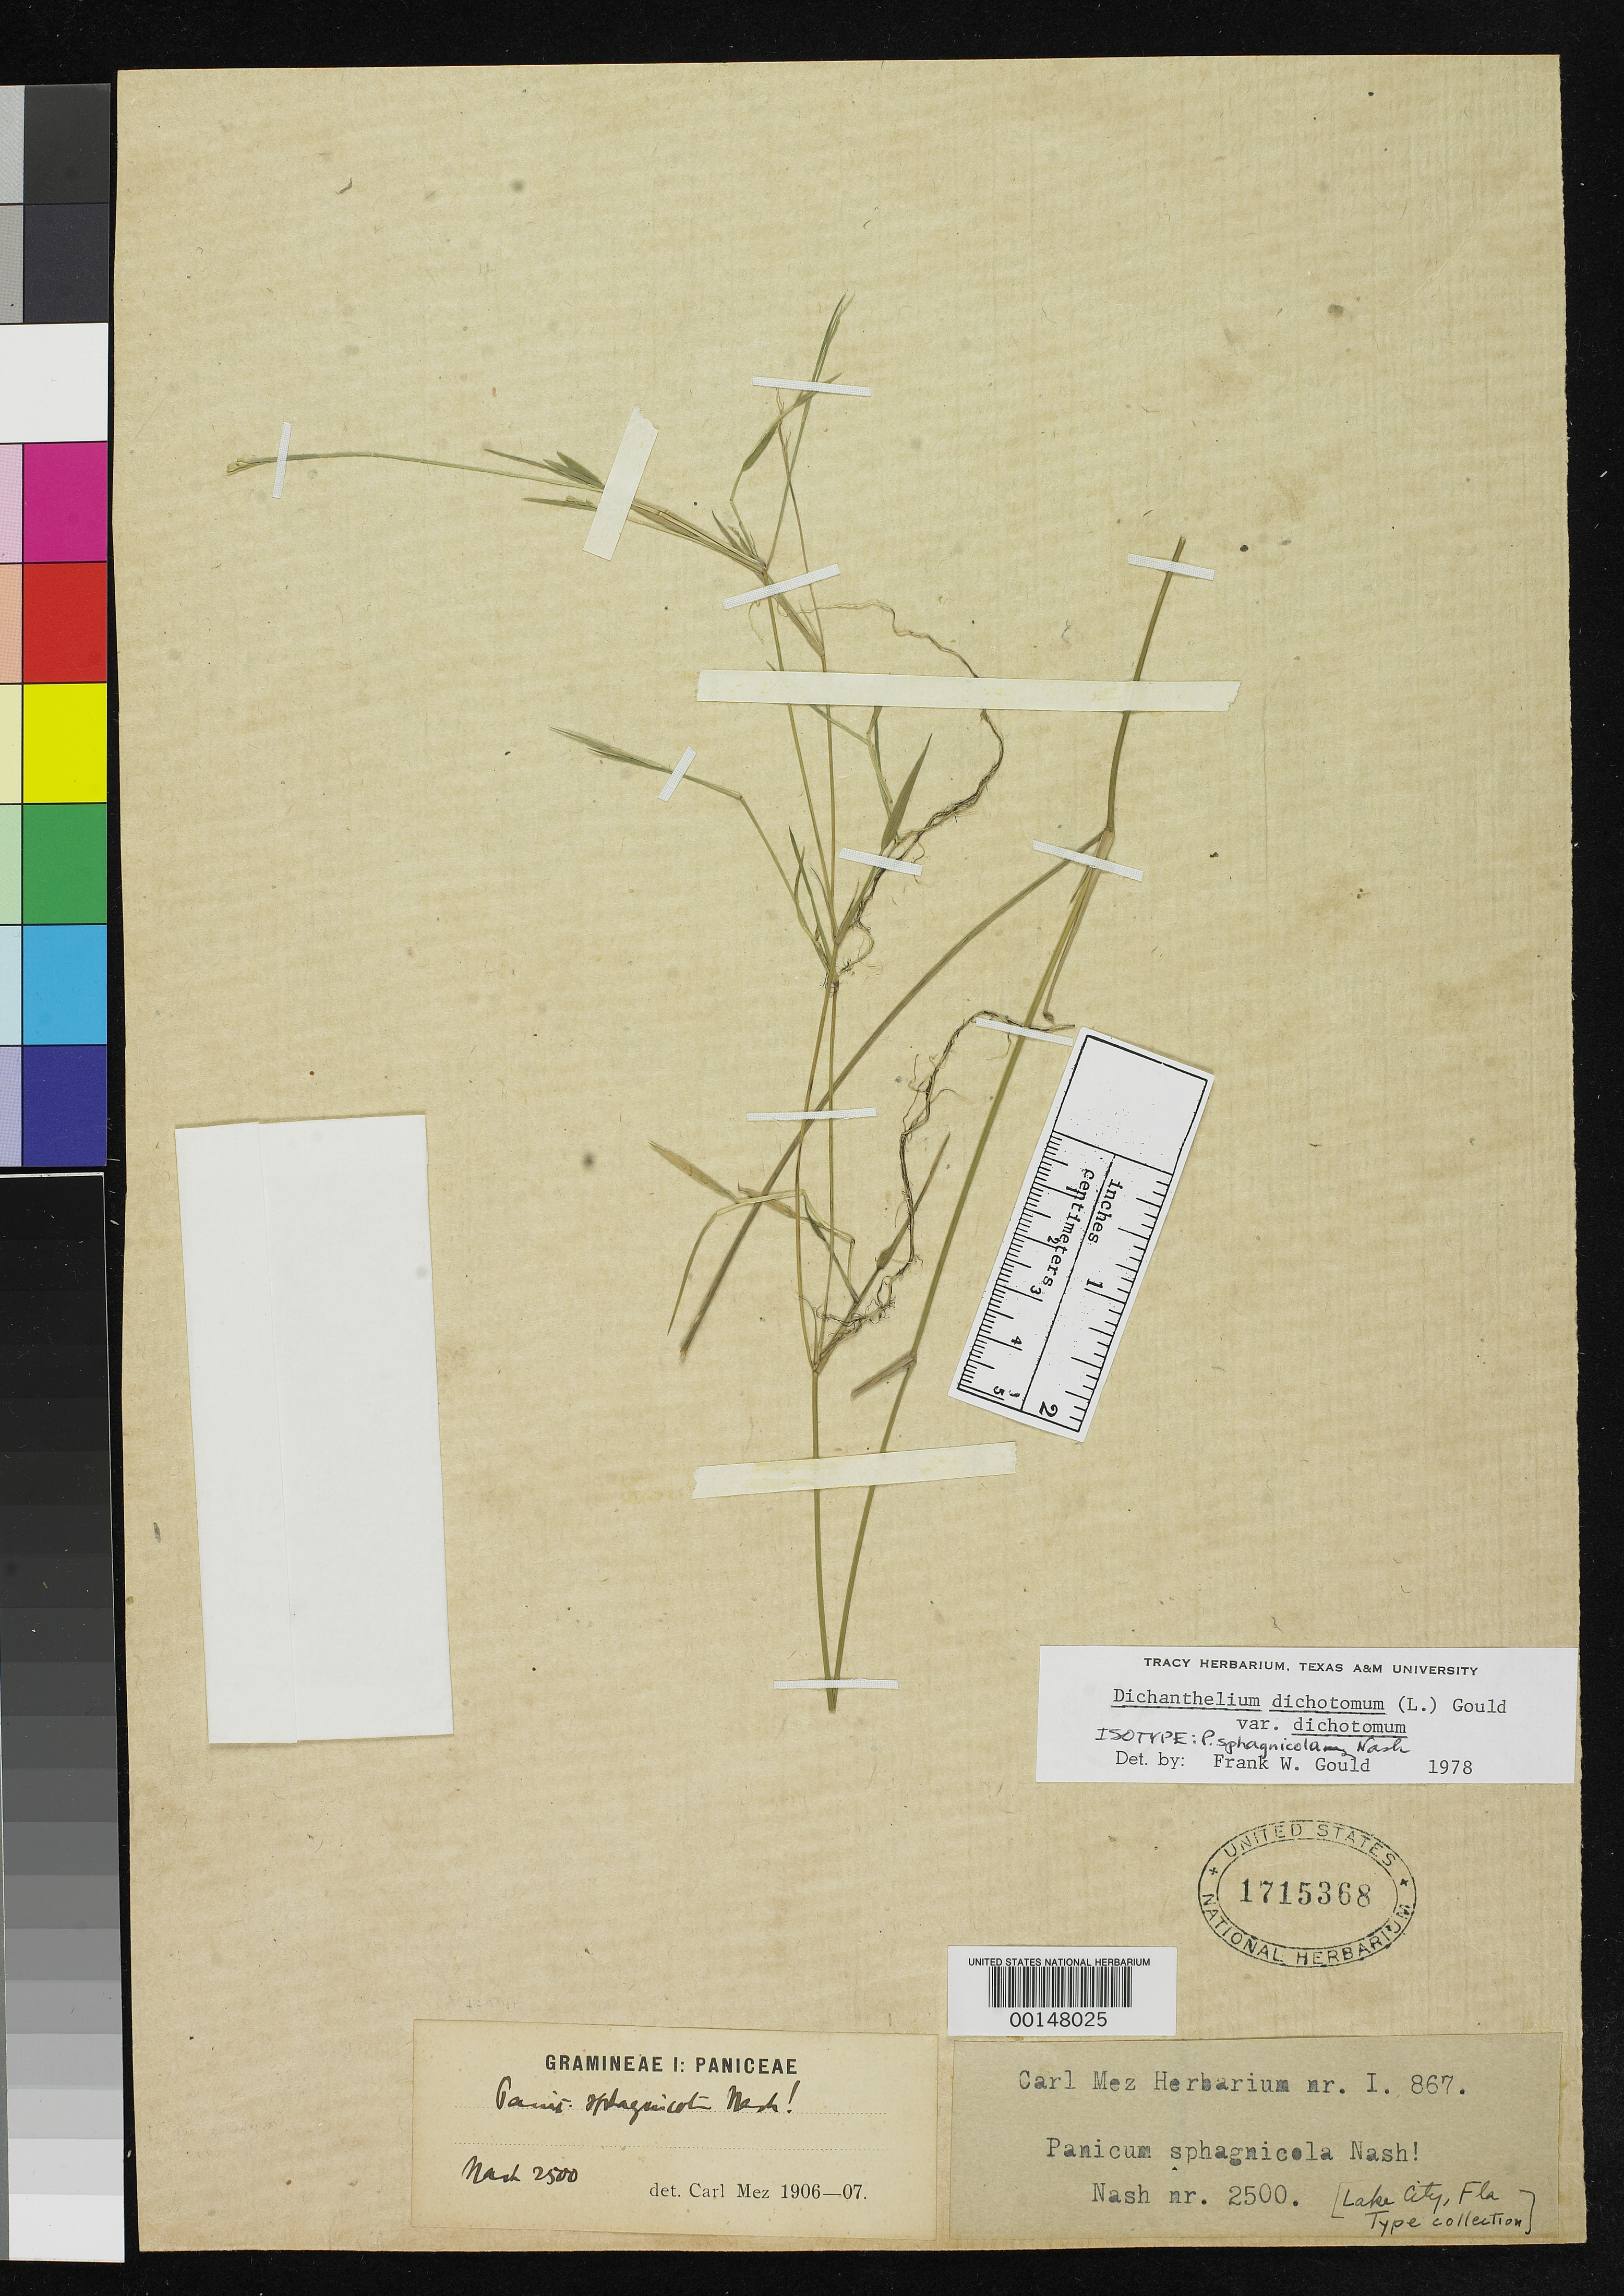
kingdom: Plantae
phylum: Tracheophyta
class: Liliopsida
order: Poales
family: Poaceae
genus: Panicum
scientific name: Panicum sphagnicola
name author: Nash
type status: Isotype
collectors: G. V. Nash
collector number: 2500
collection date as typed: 29 Aug 1895 to 31 Aug 1895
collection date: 1895-08-29/1895-08-31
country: United States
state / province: Florida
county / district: Columbia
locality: Lake City.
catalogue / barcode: US 1715368